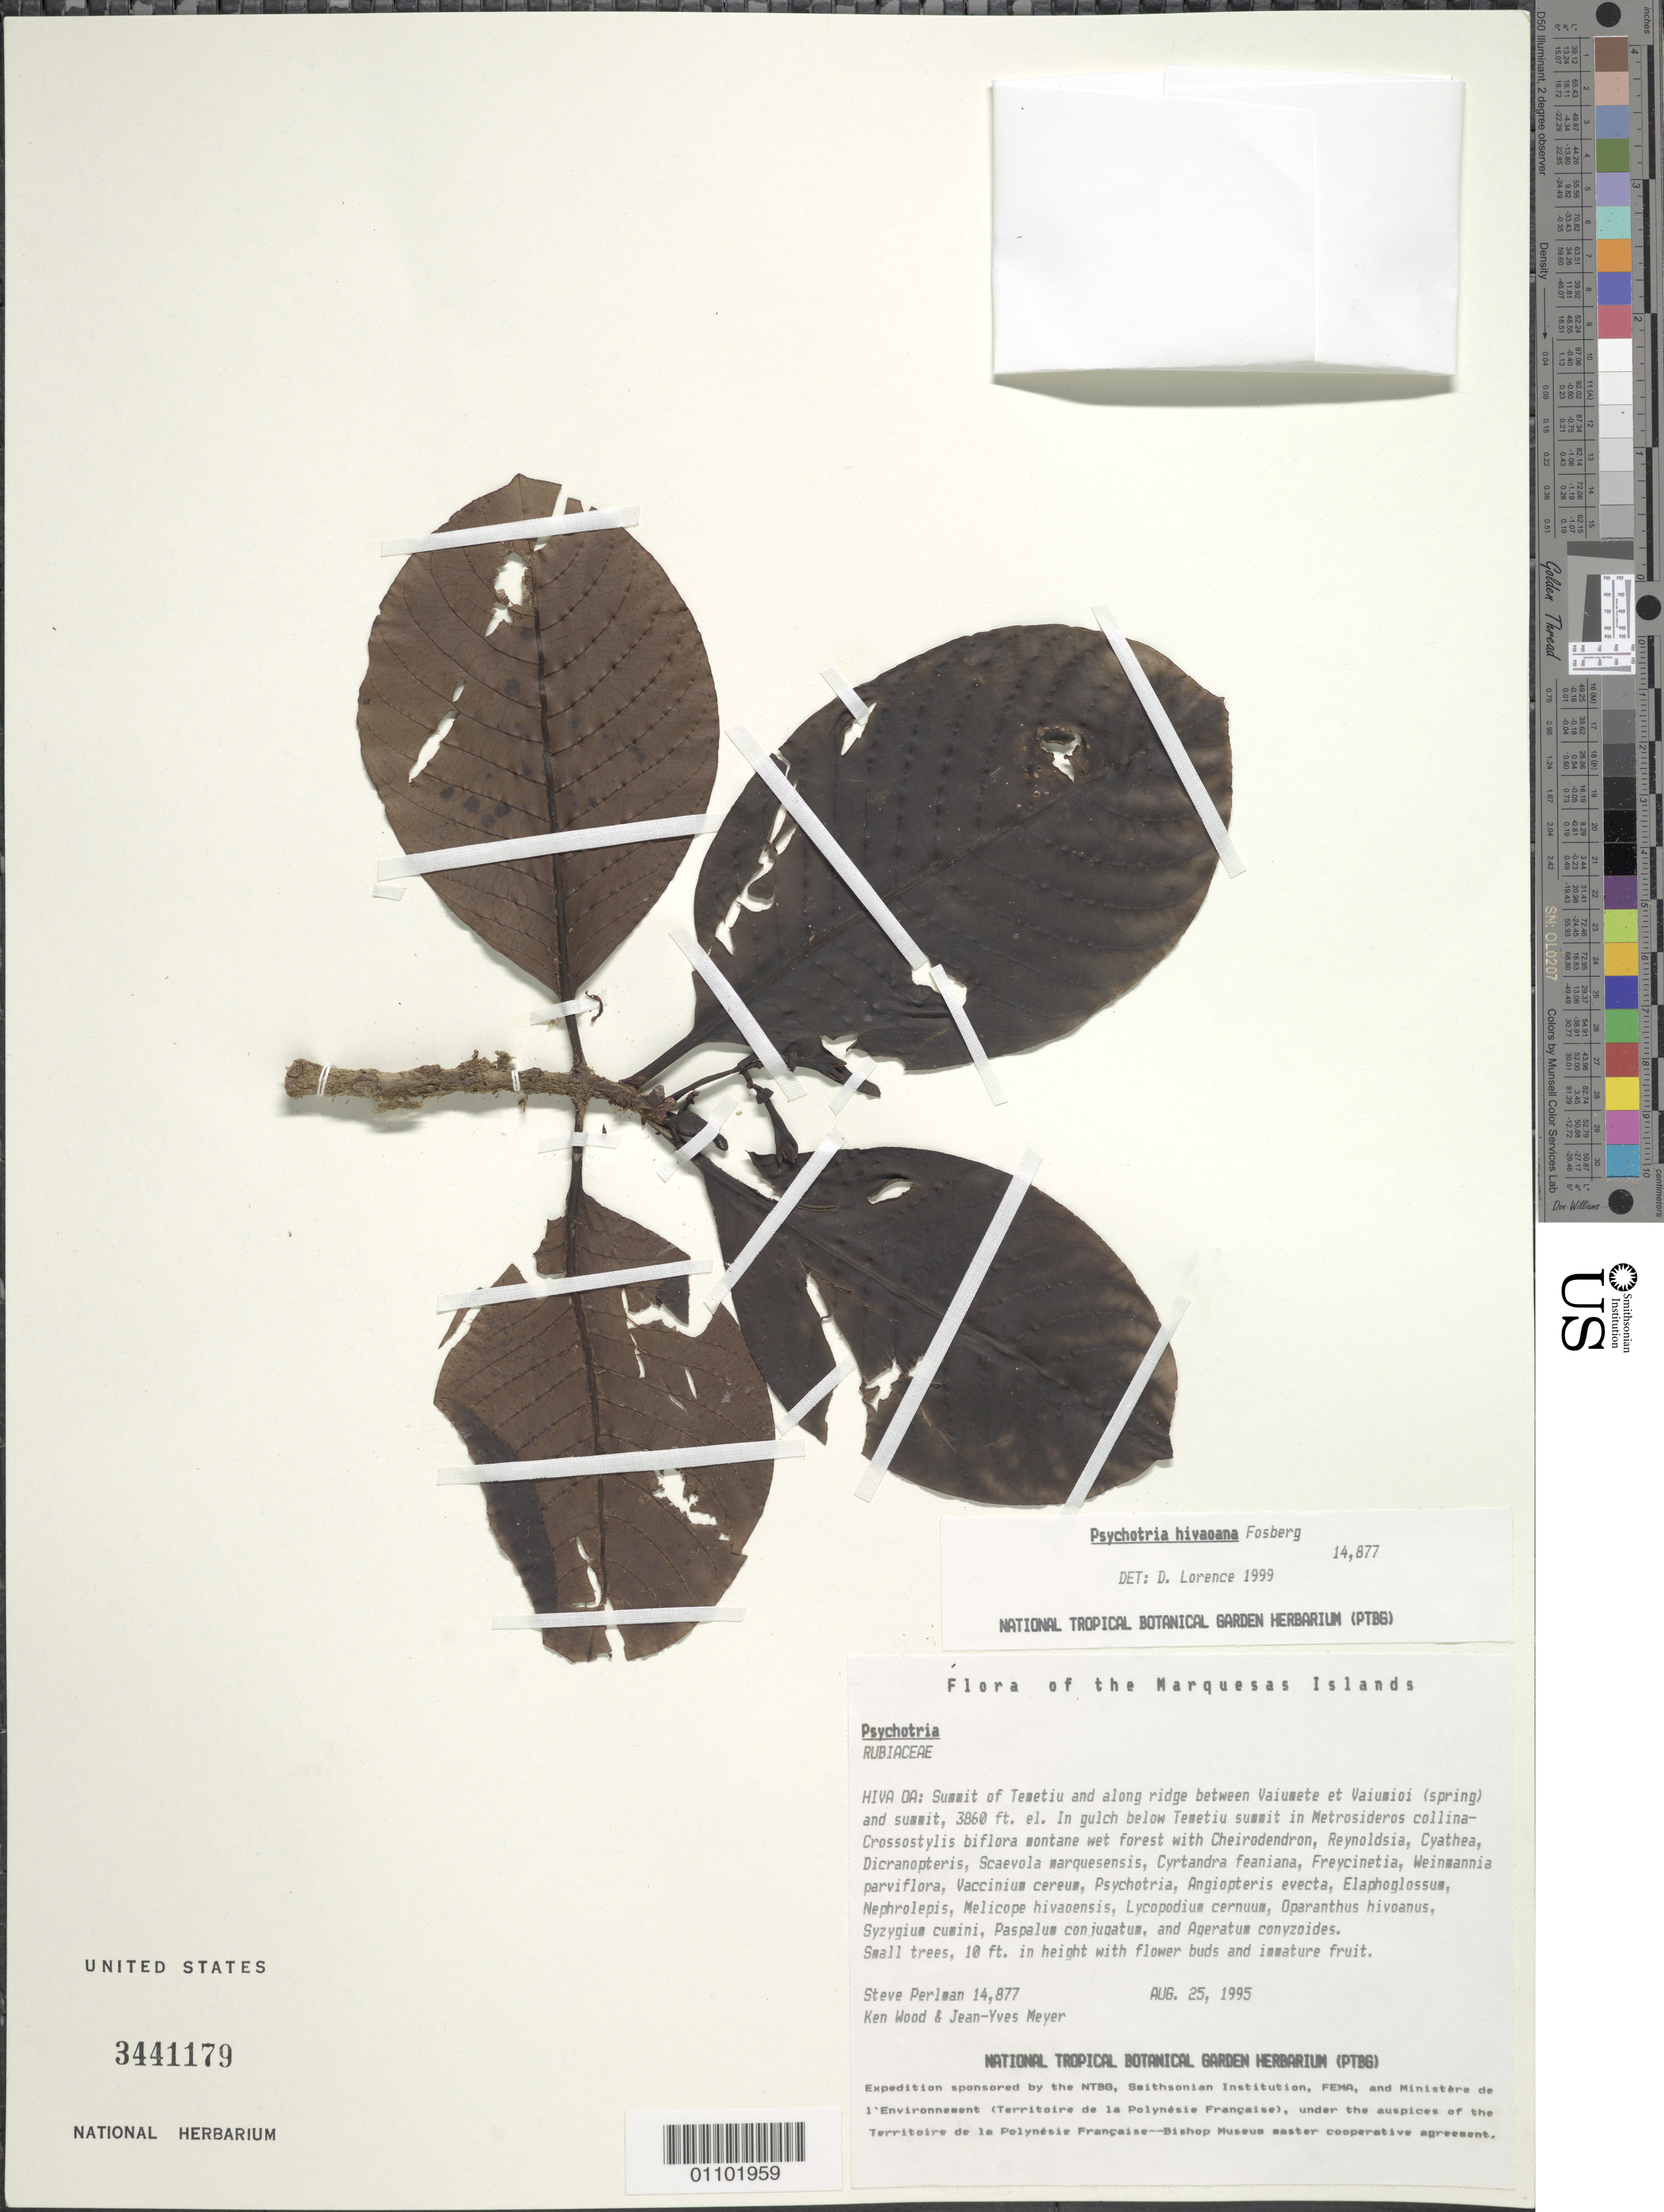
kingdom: Plantae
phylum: Tracheophyta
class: Magnoliopsida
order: Gentianales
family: Rubiaceae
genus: Psychotria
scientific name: Psychotria hivaoana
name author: Fosberg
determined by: Lorence, David H.; Wagner, W. H.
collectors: S. P. Perlman, K. R. Wood & J.-Y. Meyer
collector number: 14877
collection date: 1995-08-25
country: French Polynesia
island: Hiva Oa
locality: Summit of Temetiu and along ridge between Vaiumete et Vaiumioi (Spring) and summit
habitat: In gulch below Temetiu summit. In Metrosideros collina - Crossostylis biflora montane wet forest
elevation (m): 1177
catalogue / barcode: US 3441179